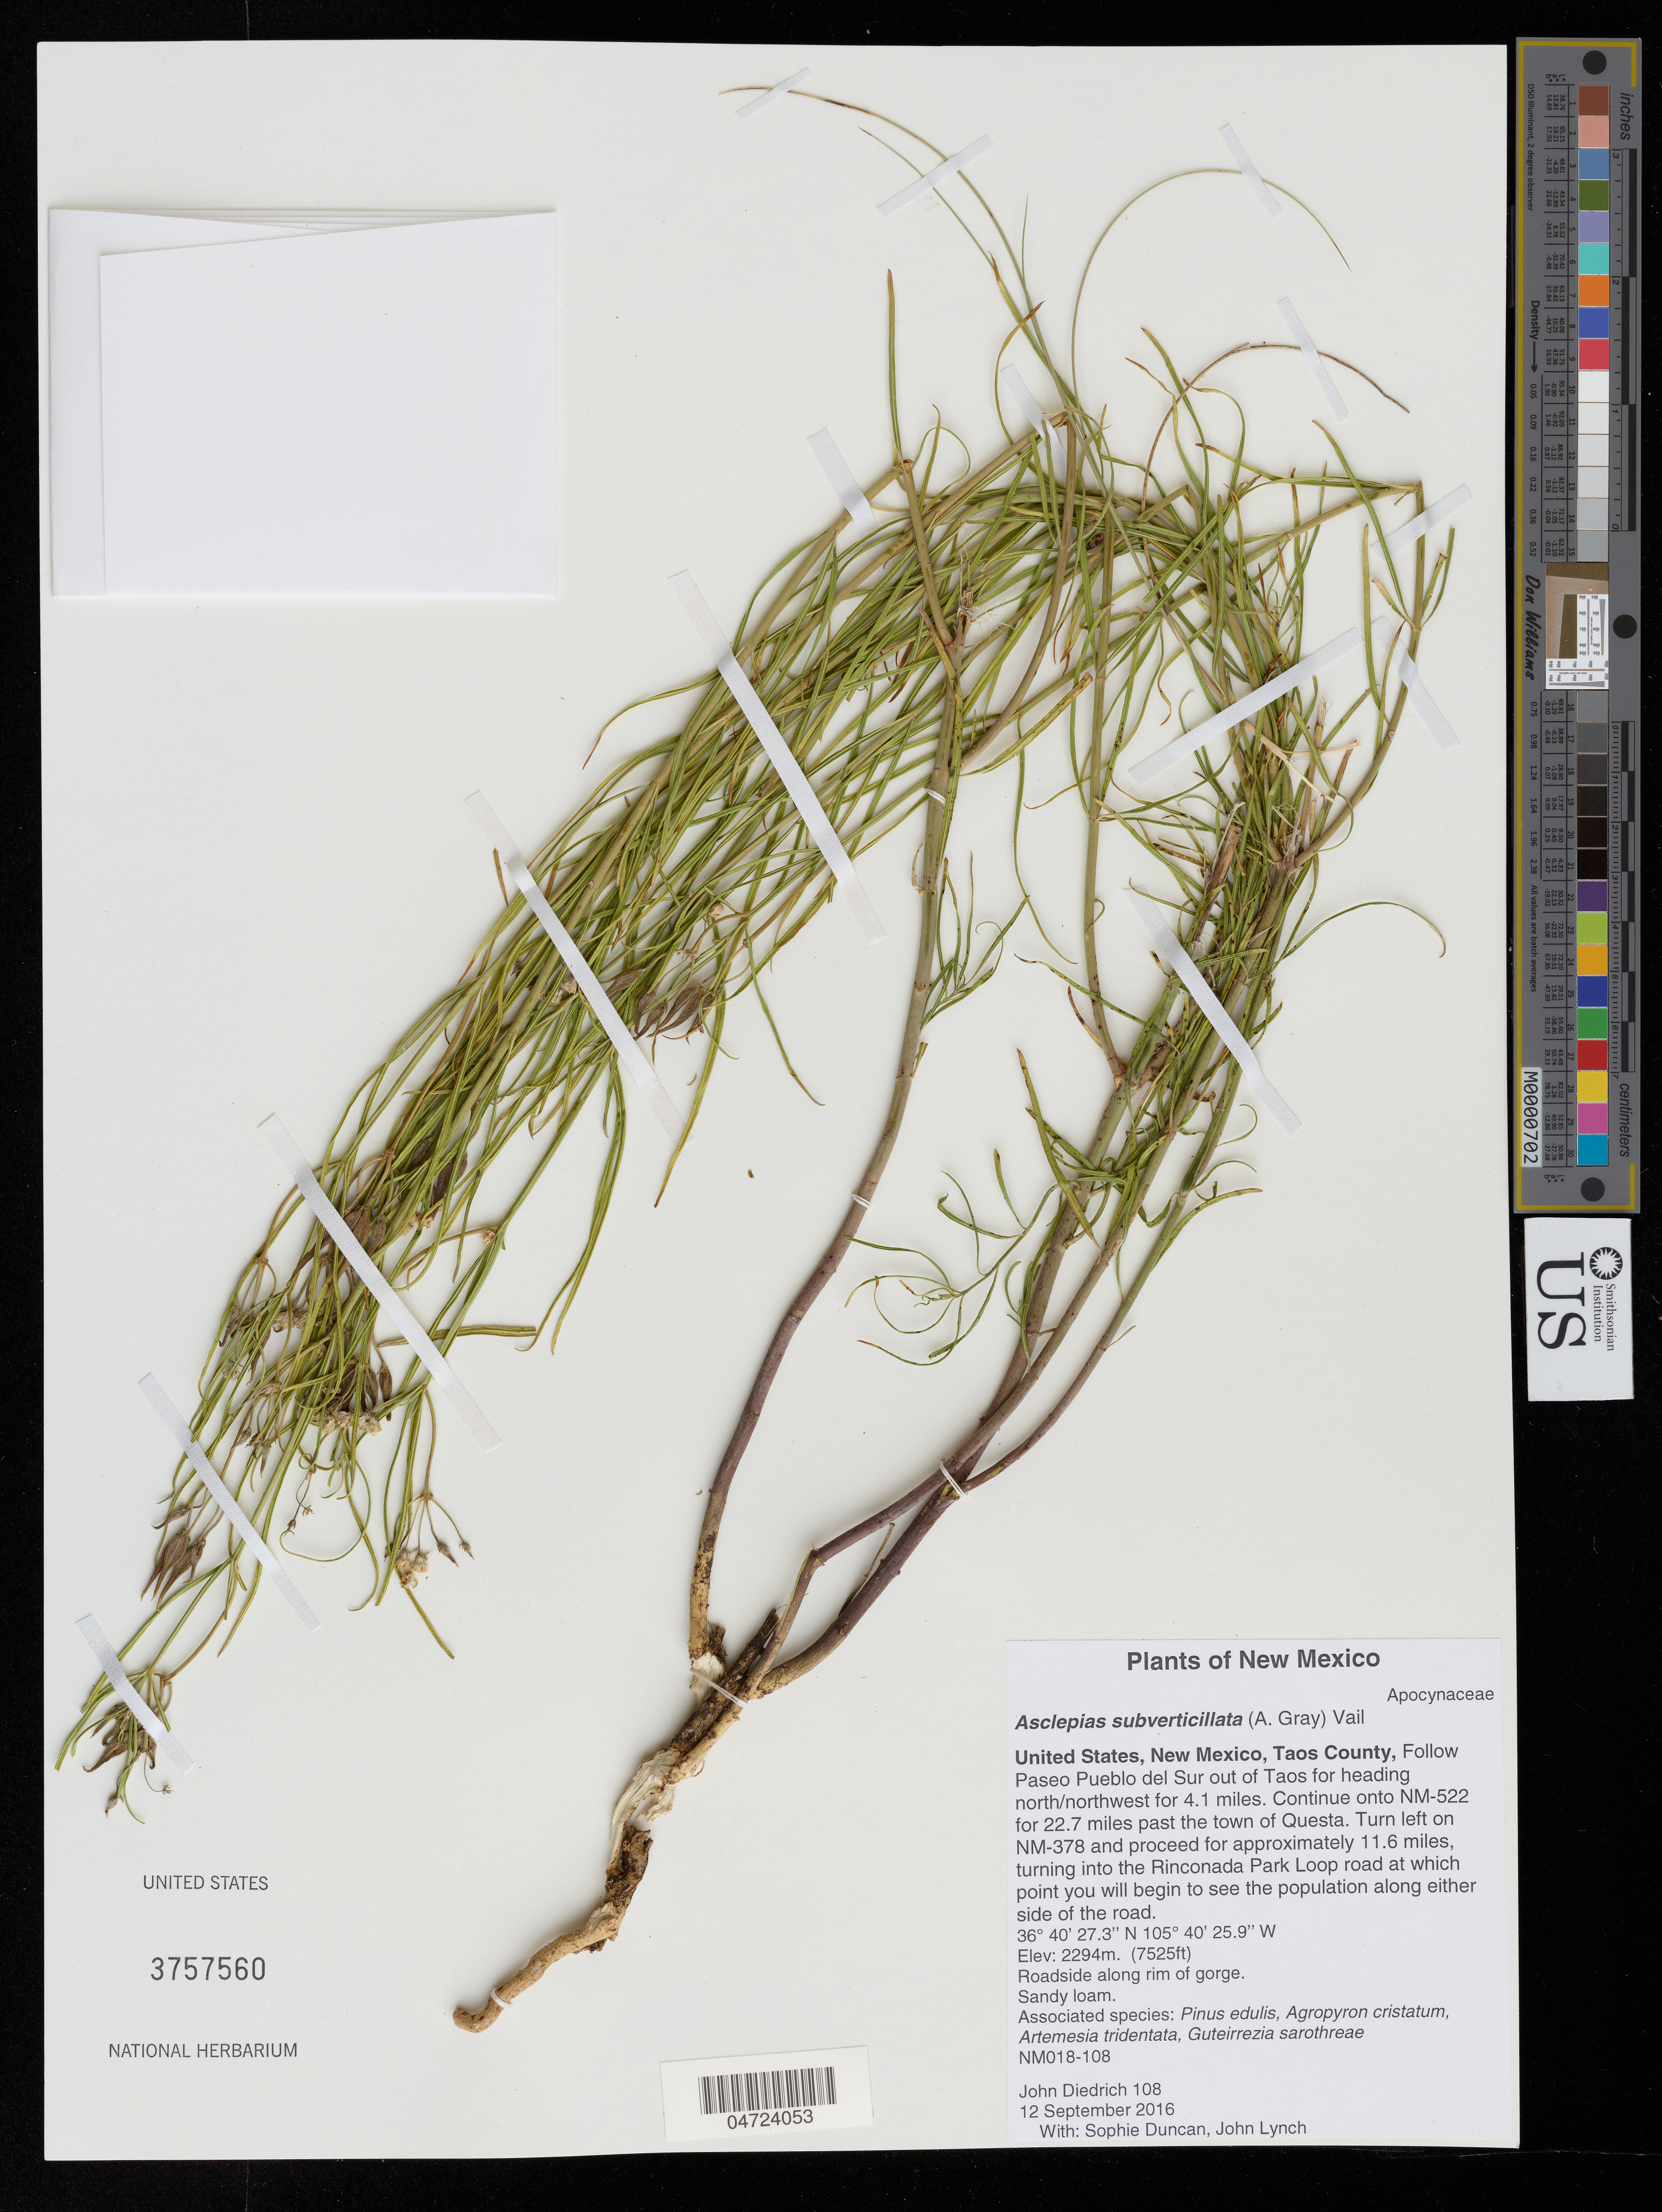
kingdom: Plantae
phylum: Tracheophyta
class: Magnoliopsida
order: Gentianales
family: Apocynaceae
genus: Asclepias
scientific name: Asclepias subverticillata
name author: (A. Gray) Vail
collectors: J. Diedrich, S. Duncan & J. Lynch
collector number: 108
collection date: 2016-09-12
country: United States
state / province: New Mexico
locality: Taos County, Follow. Paseo Pueblo del Sur out of Taos for heading north/northwest for 4.1 miles. Continue onto NM-522 for 22.7 miles past the town of Questa. Turn left on NM-378 and proceed for approximately 11.6 miles, turning into the Rinconada Park Loop road at which point you will begin to see the population along either side of the road. Roadside along rim of gorge.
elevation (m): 2294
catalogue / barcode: US 3757560